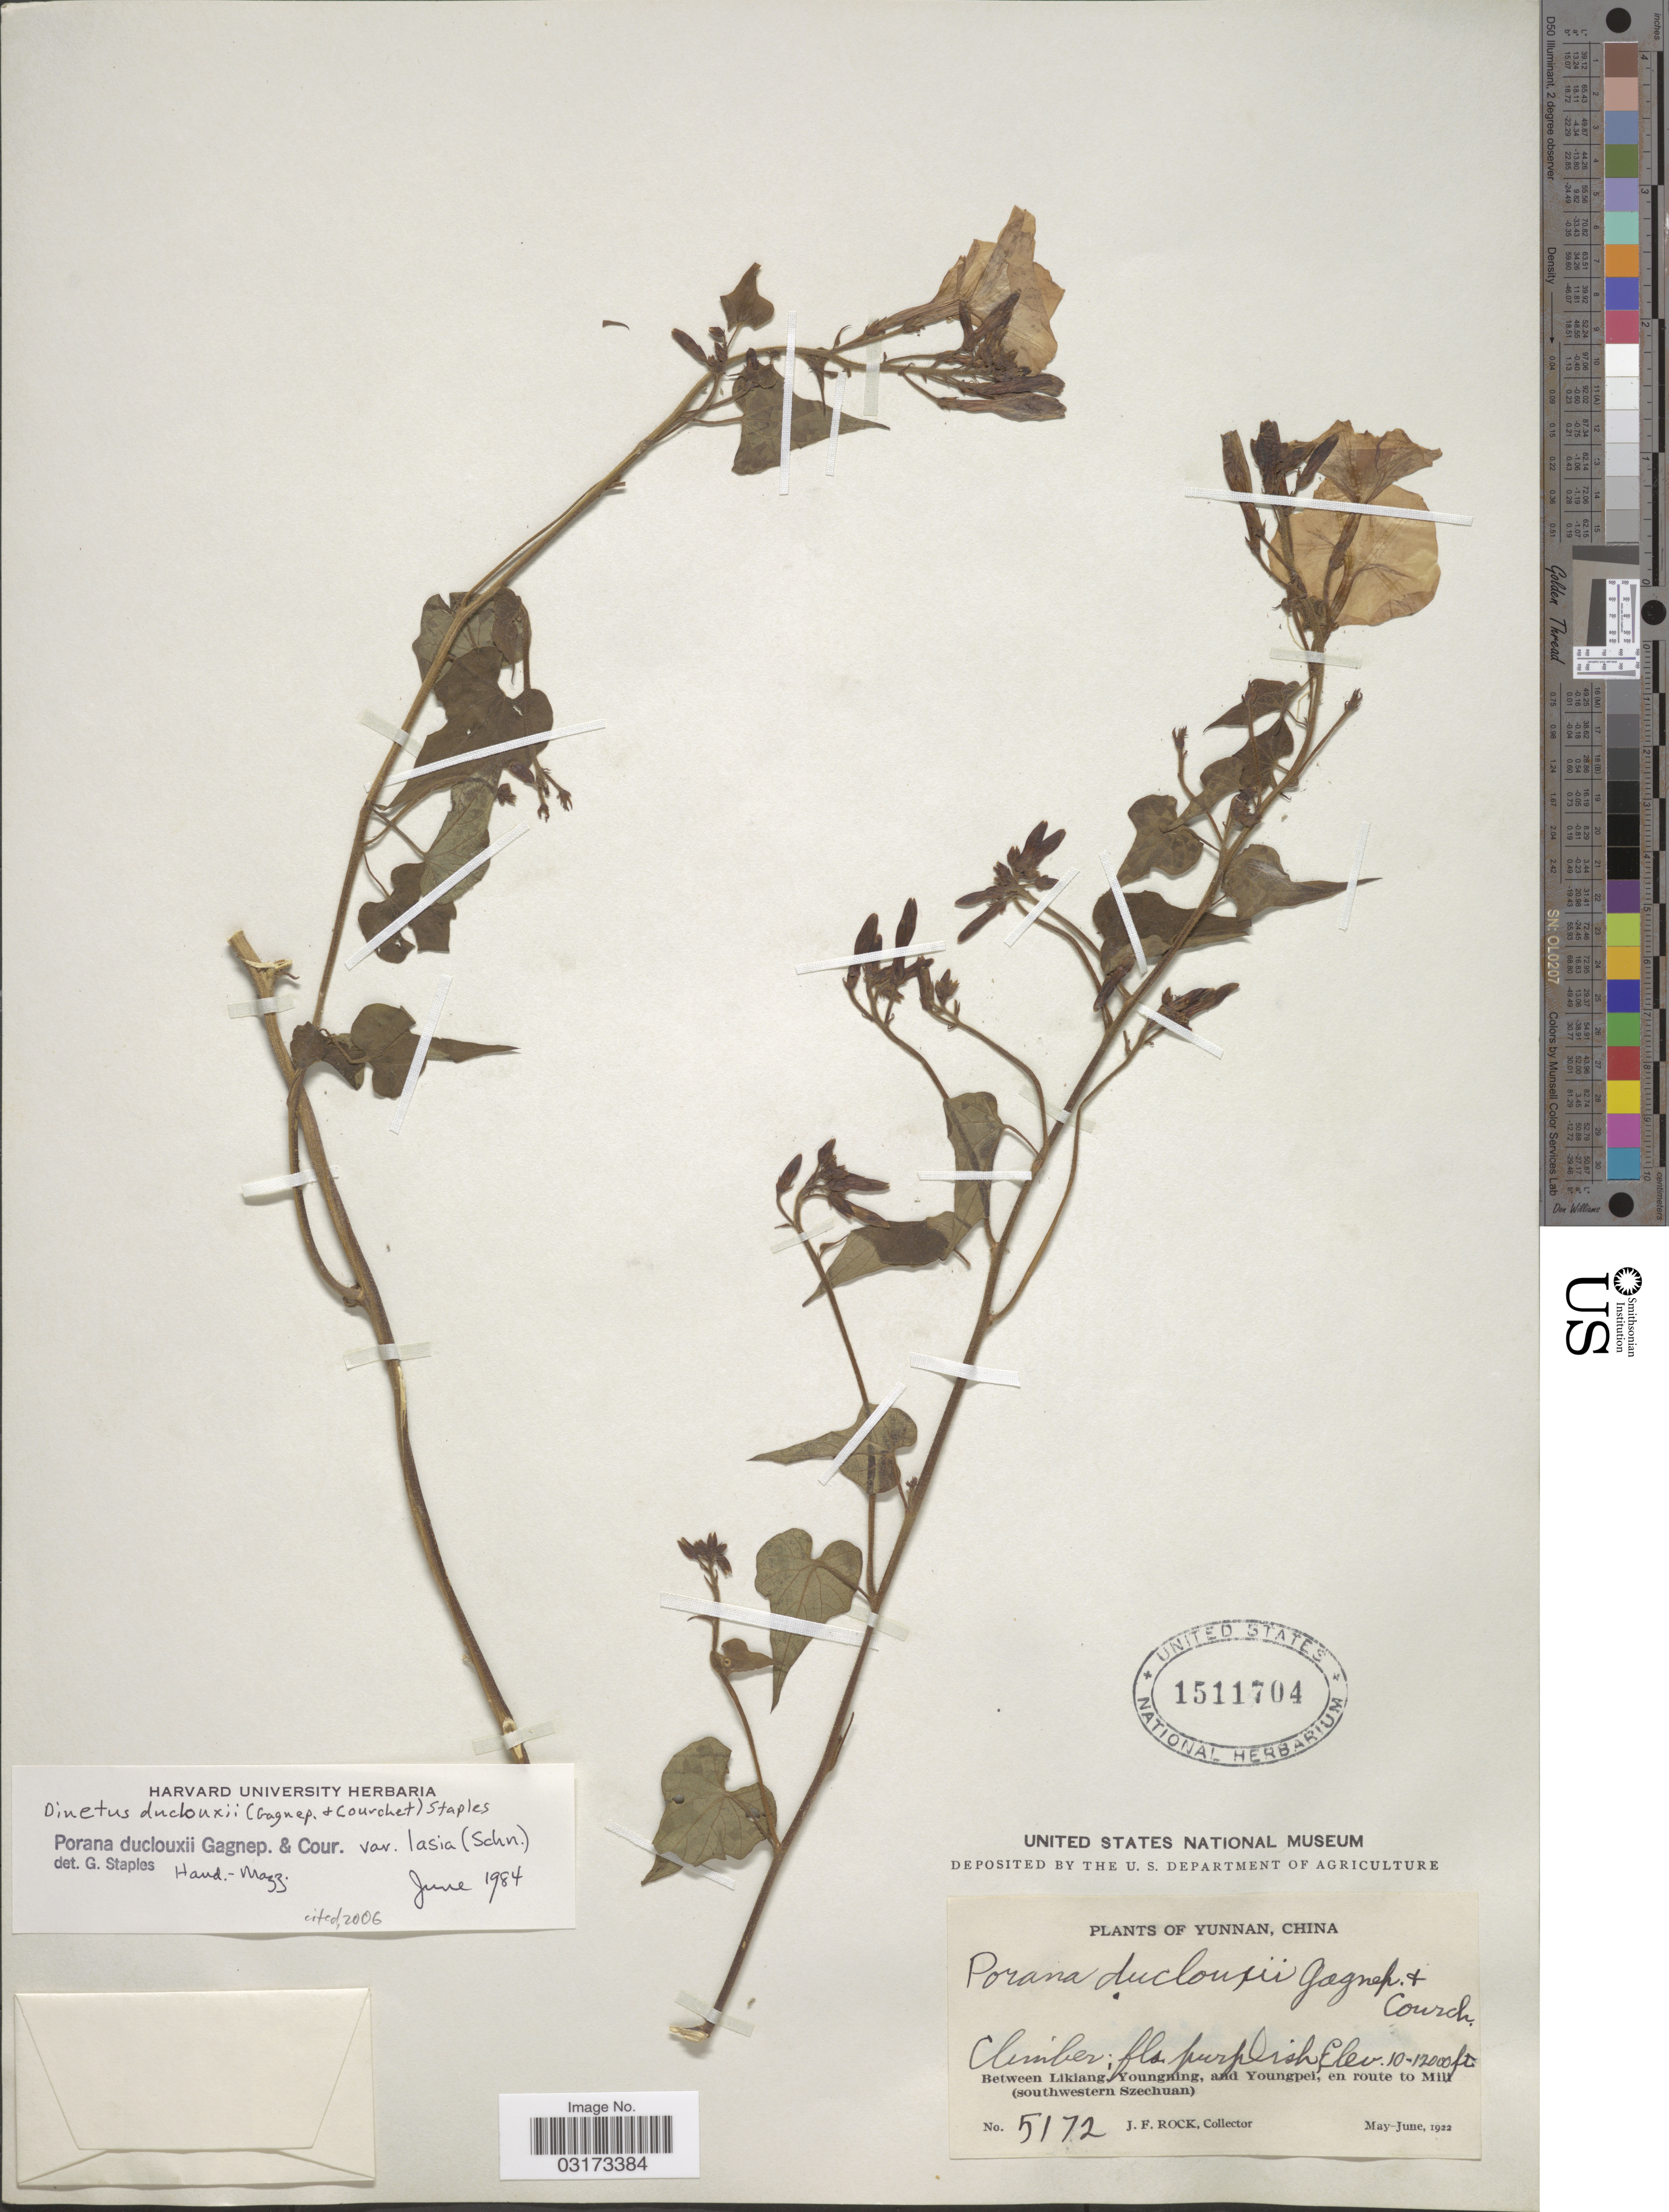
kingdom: Plantae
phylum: Tracheophyta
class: Magnoliopsida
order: Solanales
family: Convolvulaceae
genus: Dinetus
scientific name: Dinetus duclouxii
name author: (Gagnep. & Courchet) Staples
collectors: J. Rock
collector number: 5172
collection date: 1922-05/1922-06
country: China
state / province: Yunnan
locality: Between Likiang Youngning, and Youngpei, en route to Mili (southwestern Sezechuan).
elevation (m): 3048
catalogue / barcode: US 1511704